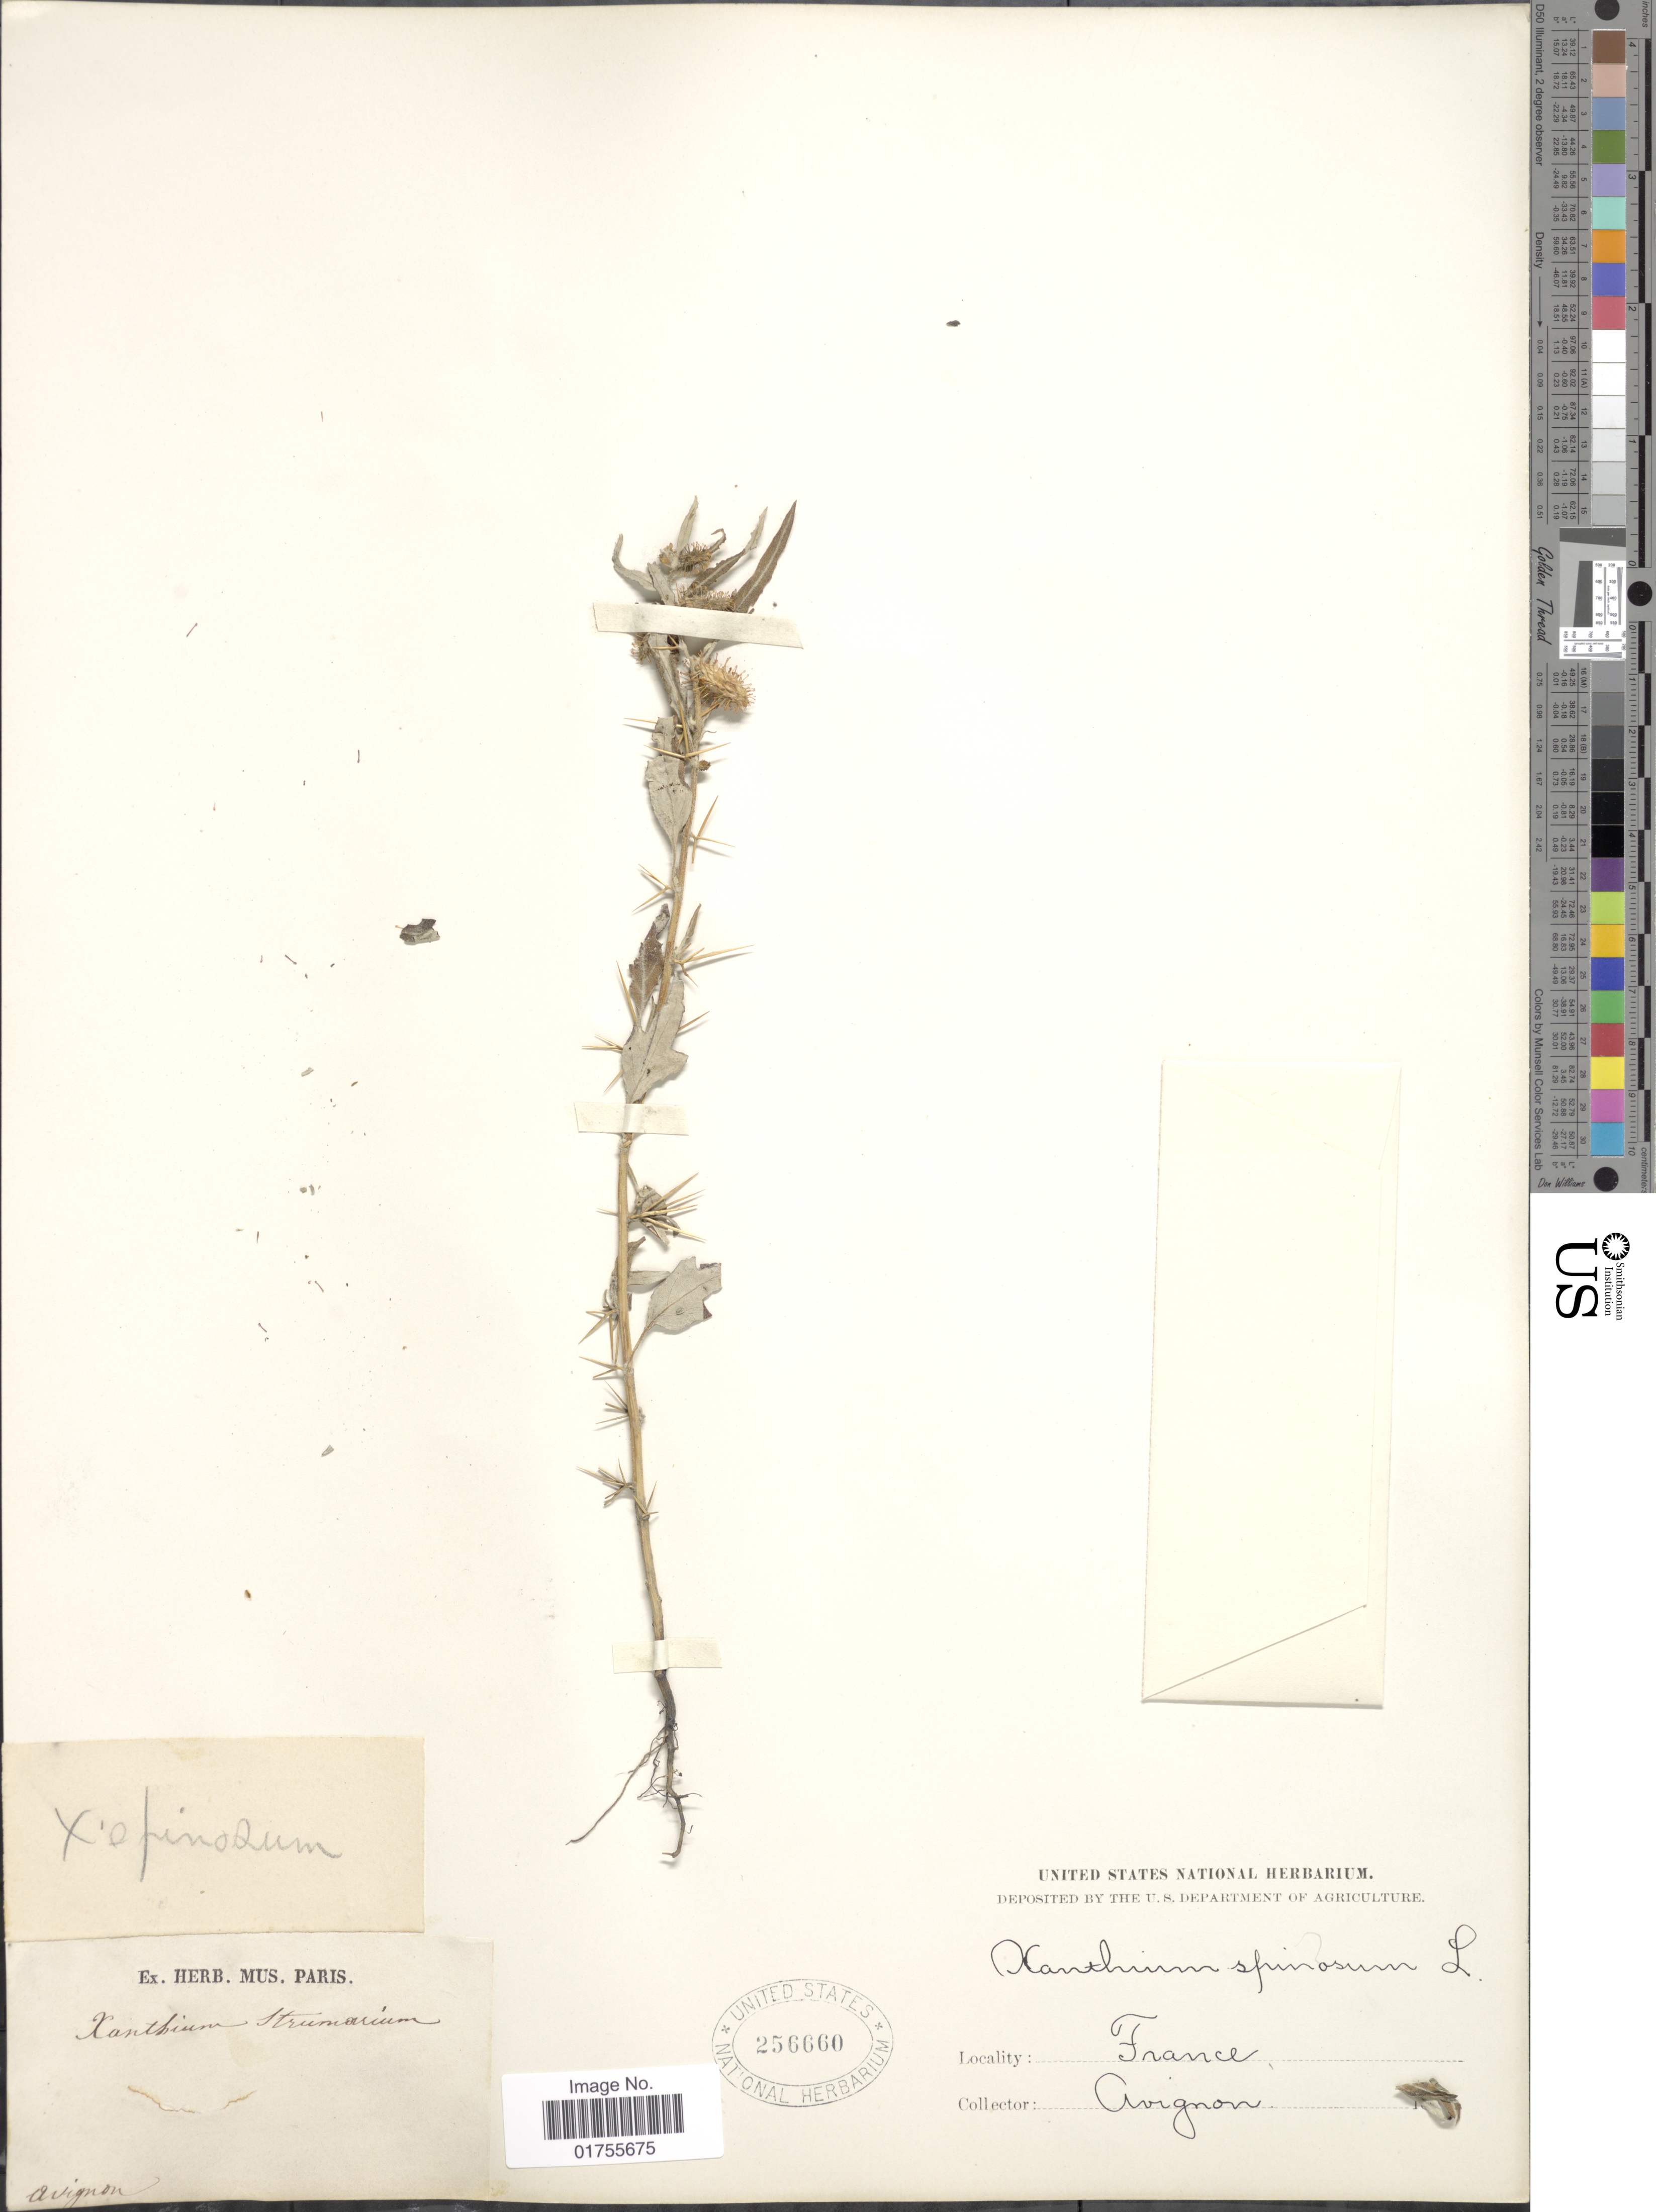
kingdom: Plantae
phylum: Tracheophyta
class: Magnoliopsida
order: Asterales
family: Asteraceae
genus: Xanthium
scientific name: Xanthium spinosum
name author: L.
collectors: -. Avignon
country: France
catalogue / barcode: US 256660